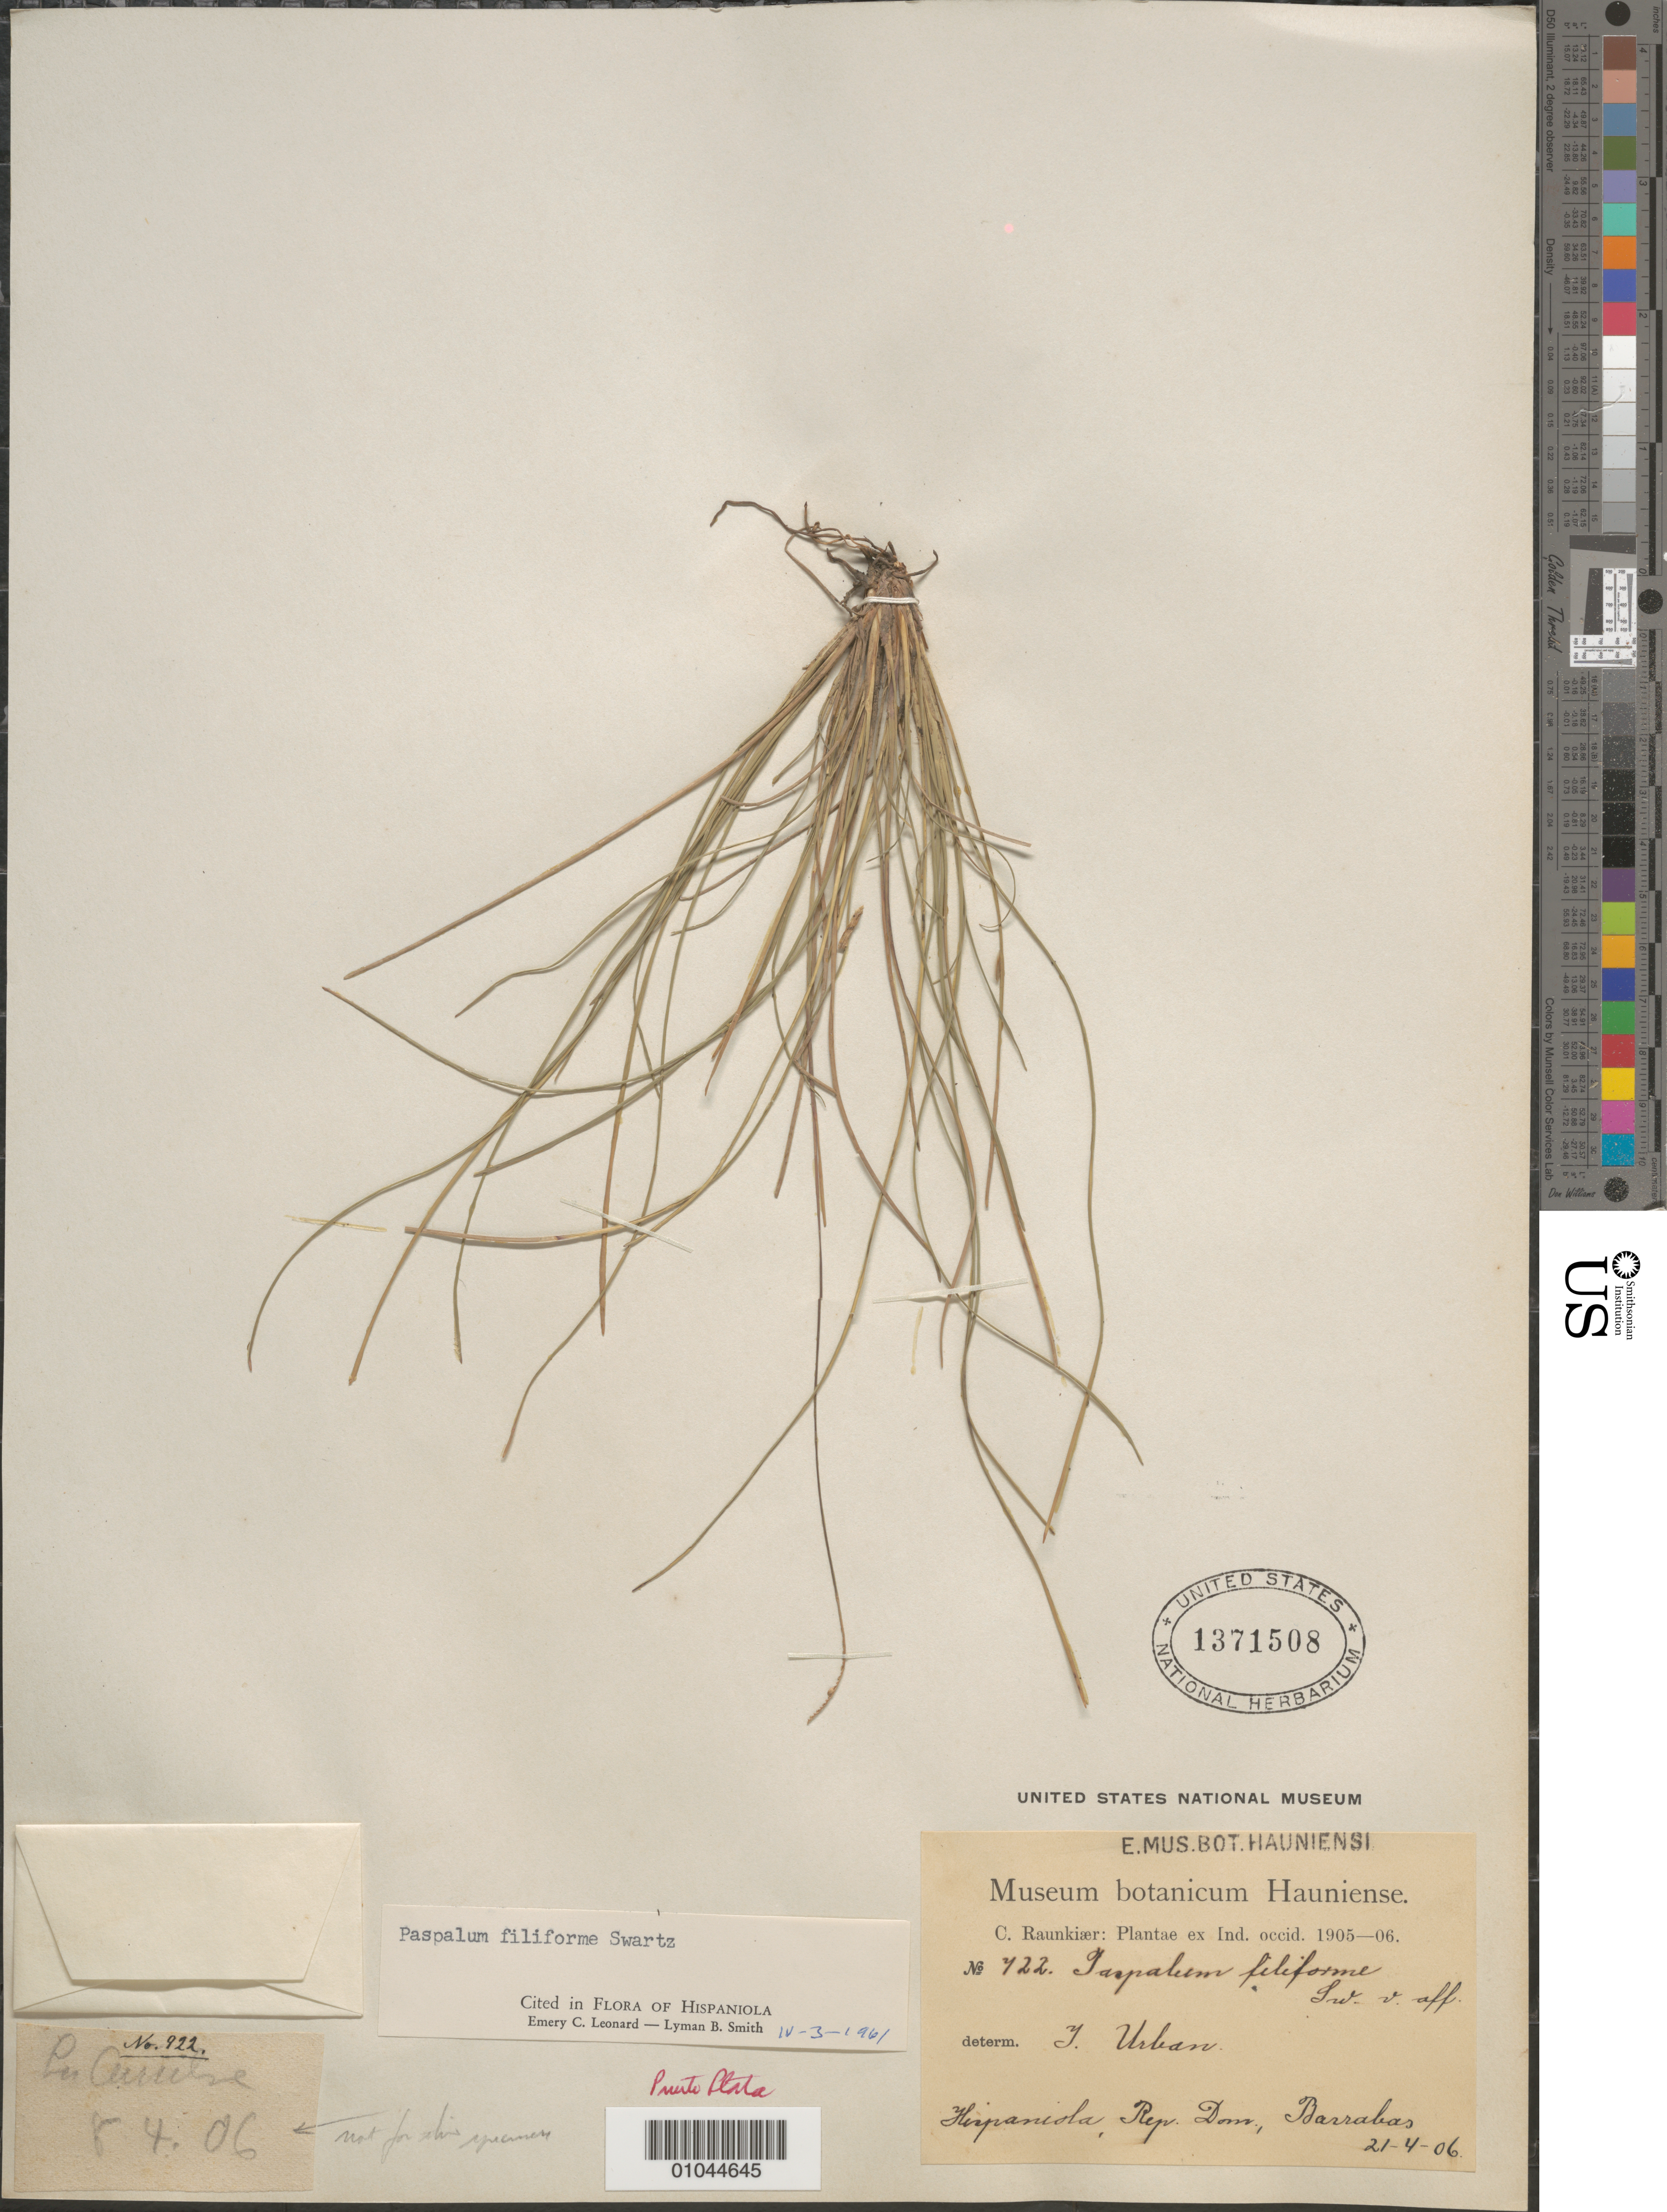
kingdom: Plantae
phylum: Tracheophyta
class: Liliopsida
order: Poales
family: Poaceae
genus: Paspalum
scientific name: Paspalum filiforme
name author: Sw.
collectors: C. C. Raunkiaer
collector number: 722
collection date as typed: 21 Apr 1906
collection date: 1906-04-21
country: Dominican Republic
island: Hispaniola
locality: Barrabas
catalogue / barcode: US 1371508